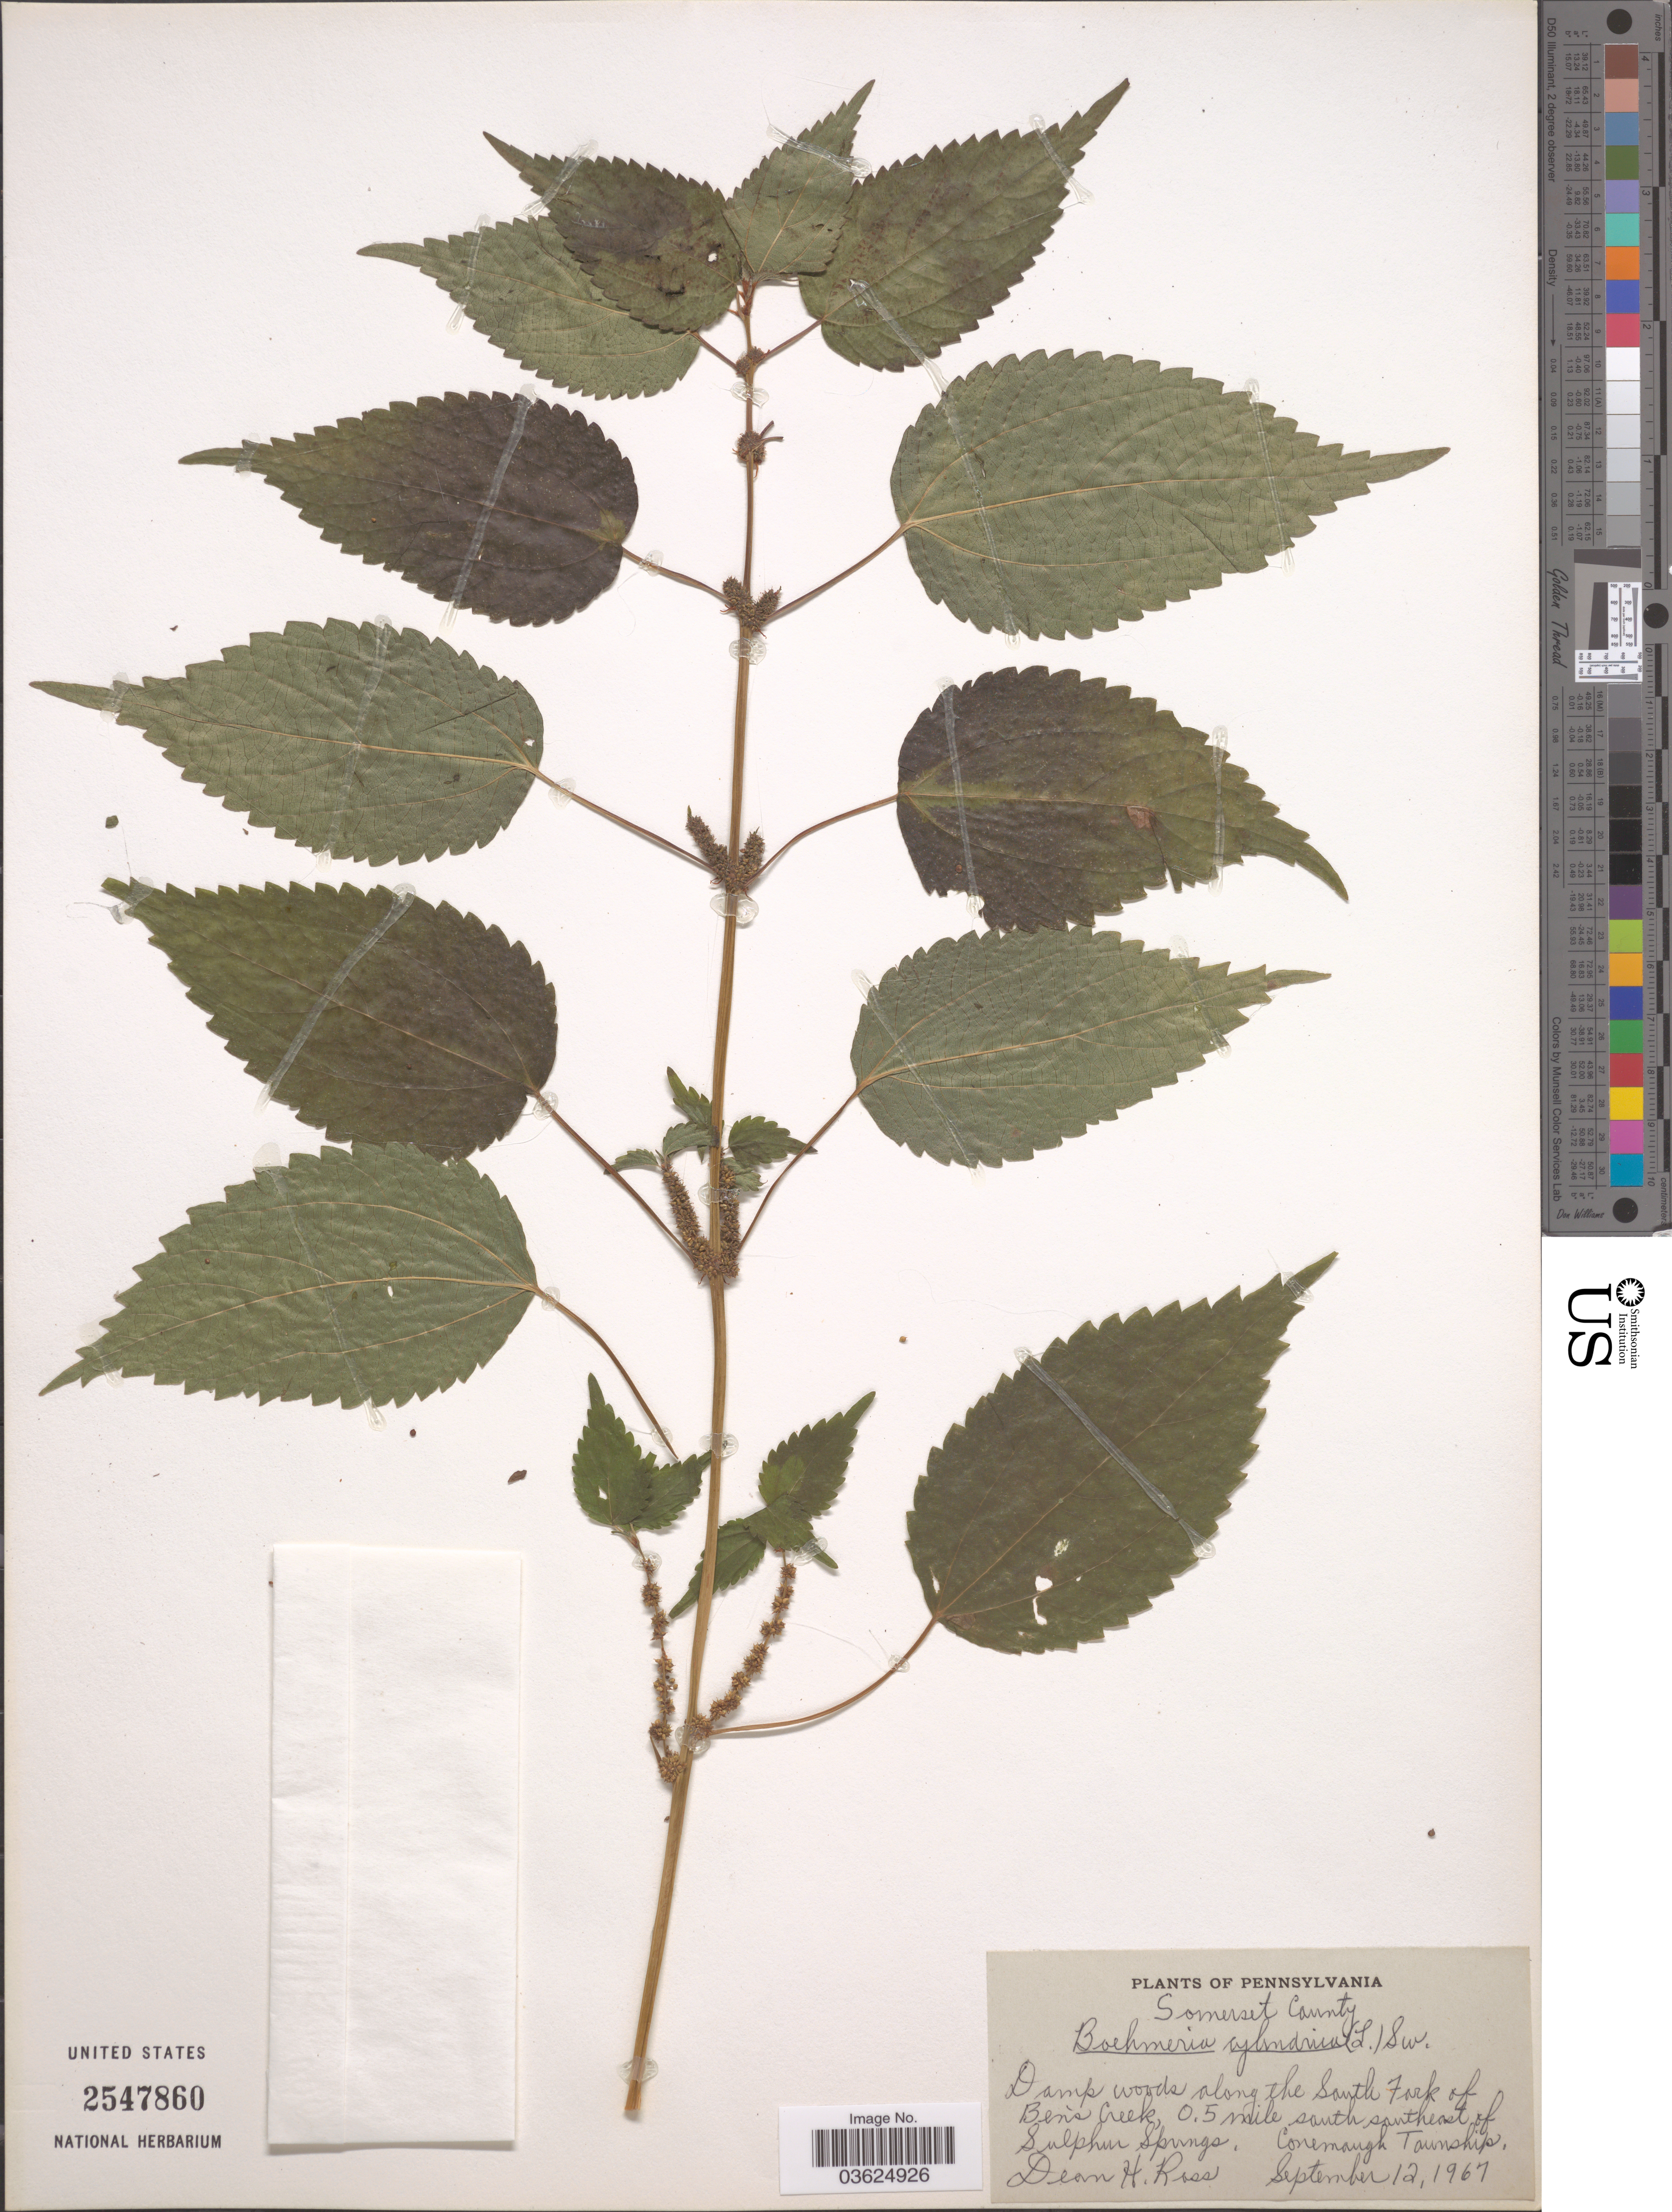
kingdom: Plantae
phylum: Tracheophyta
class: Magnoliopsida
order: Rosales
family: Urticaceae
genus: Boehmeria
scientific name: Boehmeria cylindrica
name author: (L.) Sw.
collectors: D. Ross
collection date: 1967-09-12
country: United States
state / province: Pennsylvania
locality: Somerset County. Along the South Fork of Ben's Creek, 0.5 mile south southeast of Sulphur Springs, Conemaugh Township.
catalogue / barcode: US 2547860